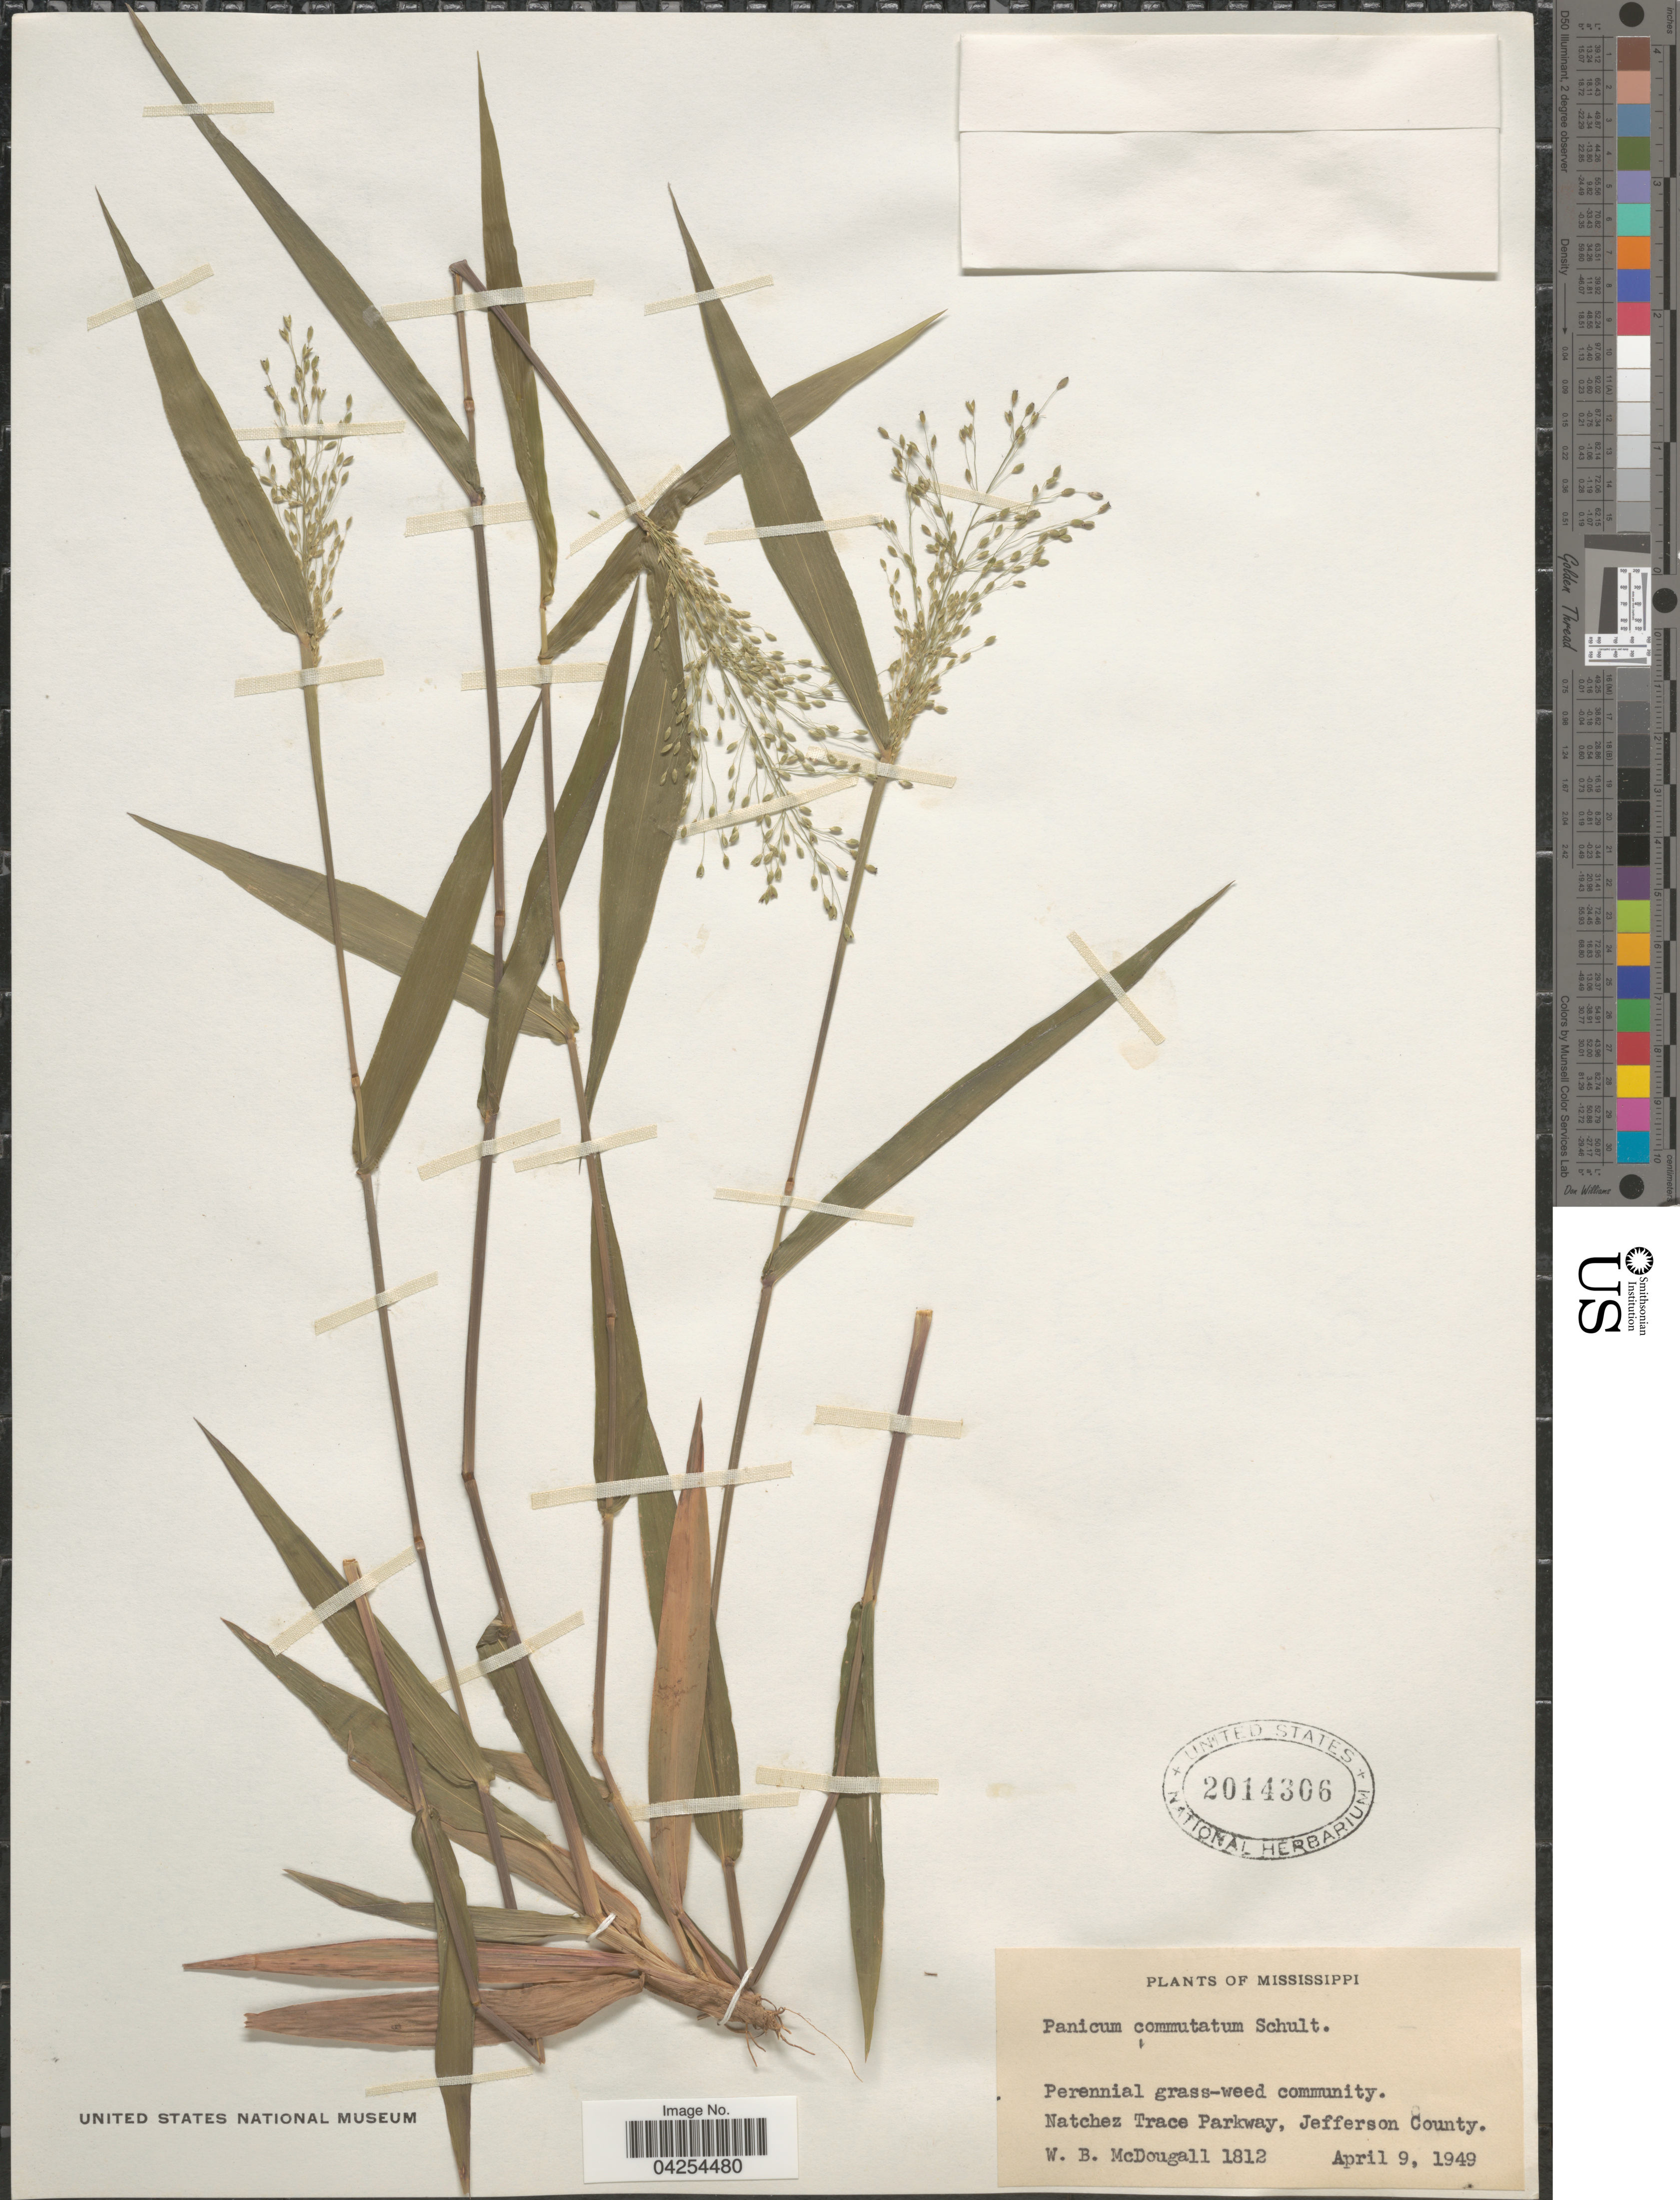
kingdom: Plantae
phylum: Tracheophyta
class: Liliopsida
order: Poales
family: Poaceae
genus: Dichanthelium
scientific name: Dichanthelium commutatum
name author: (Schult.) Gould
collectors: W. B. McDougall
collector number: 1812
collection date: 1949-04-09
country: United States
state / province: Mississippi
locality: Natchez Trace Parkway, Jefferson County.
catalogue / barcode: US 2014306